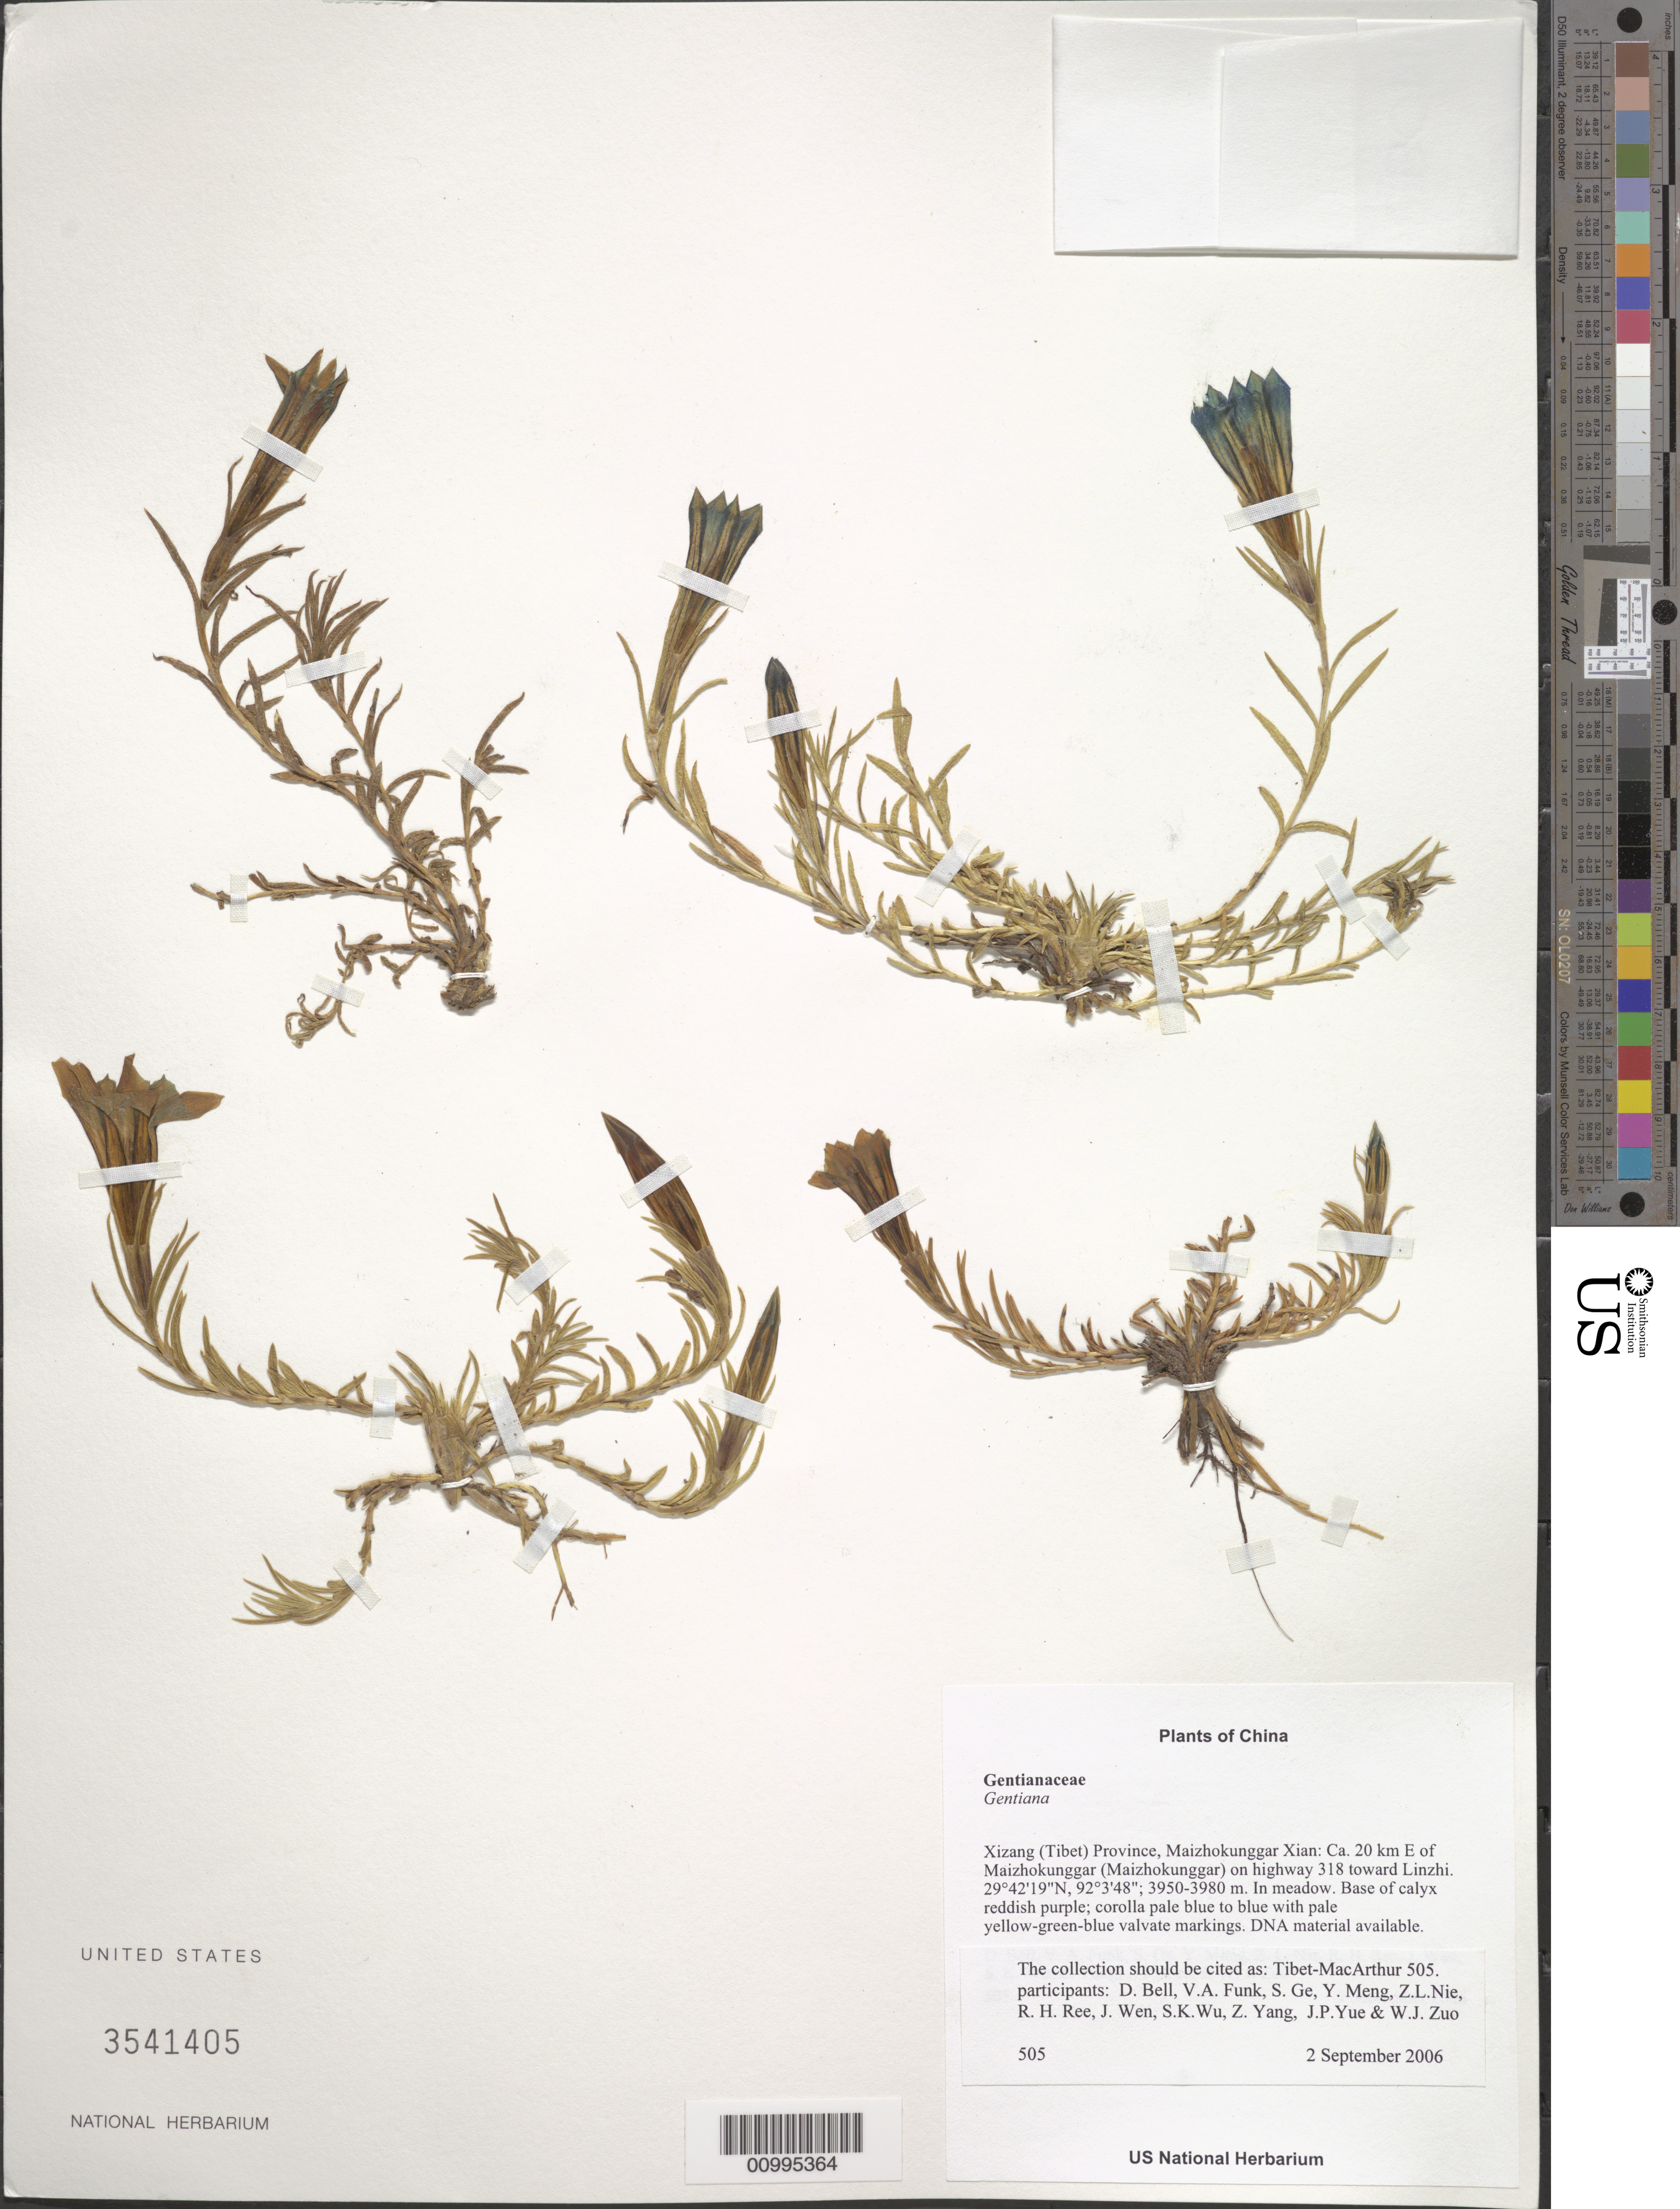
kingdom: Plantae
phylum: Tracheophyta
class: Magnoliopsida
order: Gentianales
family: Gentianaceae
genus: Gentiana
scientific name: Gentiana sp.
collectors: Tibet-MacArthur, D. A. Bell, V. Funk, S. Ge, Y. Meng, Z. Nie, R. Ree, J. Wen, S. K. Wu, Z. Yang, J. Yue & W. Zuo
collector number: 505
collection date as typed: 02 Sep 2006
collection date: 2006-09-02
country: China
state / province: Xizang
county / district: Maizhokunggar Xian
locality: Ca. 20 km E of Maizhokunggar on highway 318 toward Linzhi.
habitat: Grazed Kobresia meadows with scattered shrubs of Salix, Potentilla fruticosa, and Berberis, with Betula thickets above on slope. In meadow.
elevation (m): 3950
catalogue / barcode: US 3541405